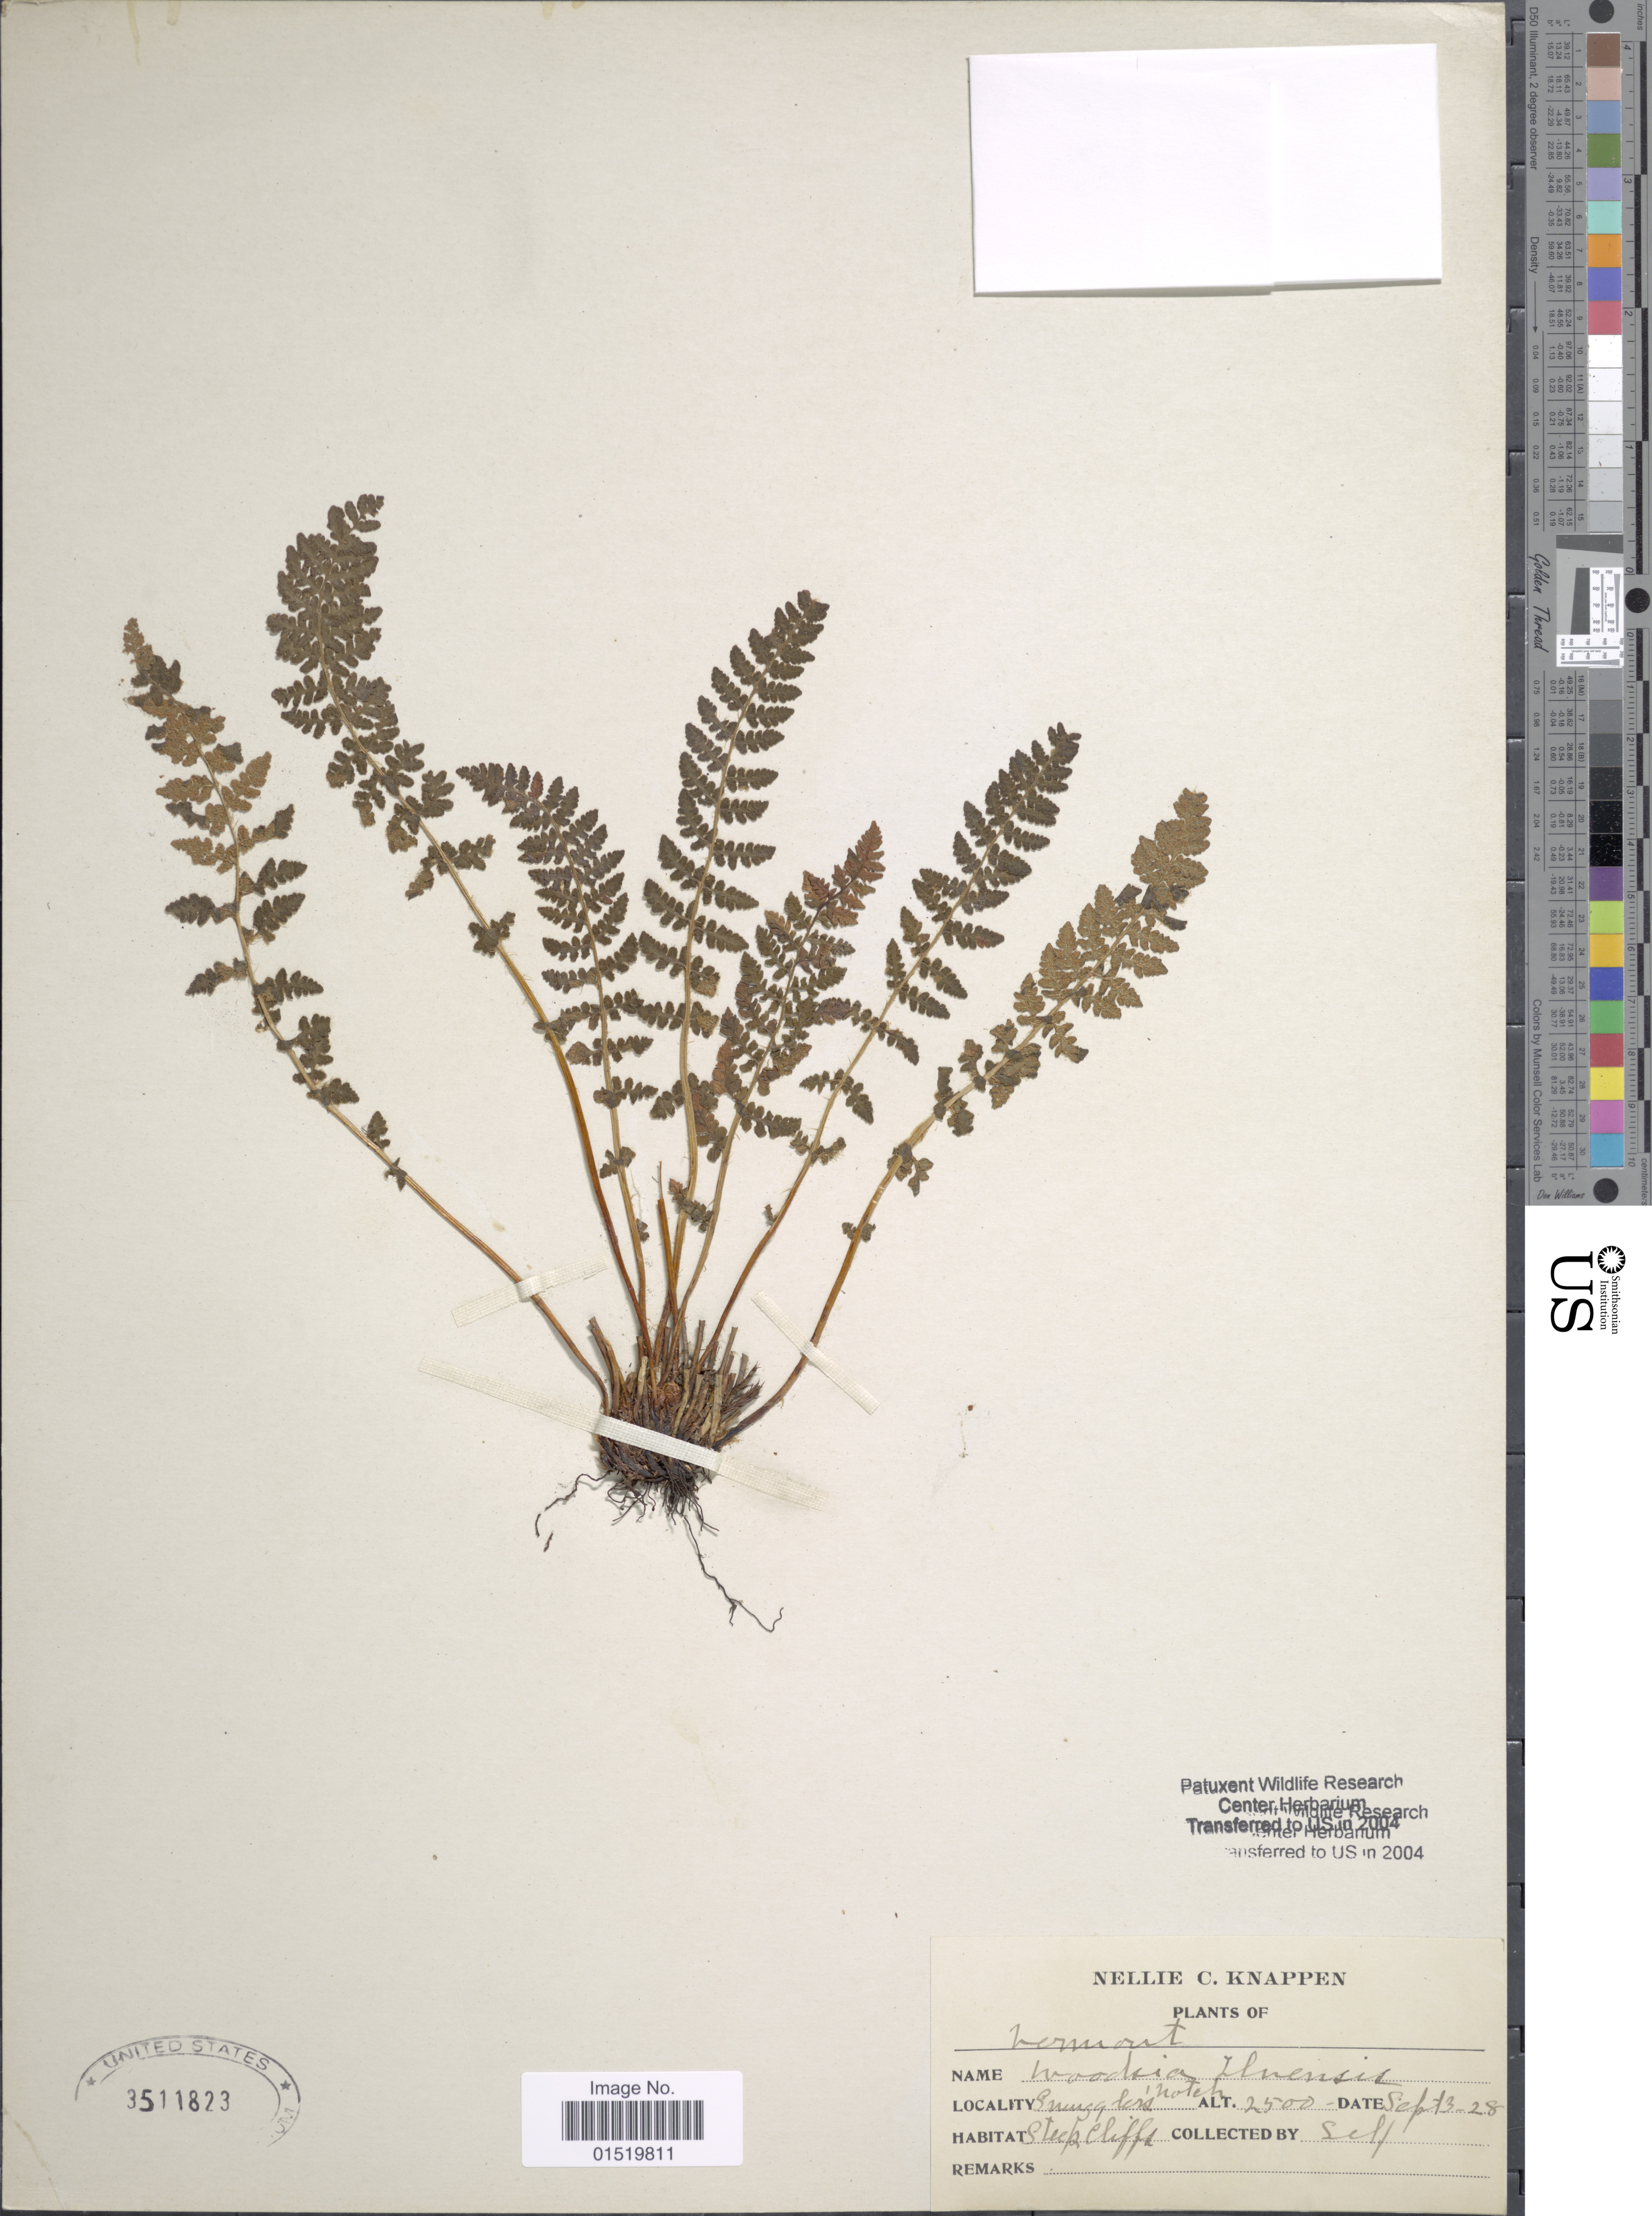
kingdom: Plantae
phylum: Tracheophyta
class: Polypodiopsida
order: Polypodiales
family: Woodsiaceae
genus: Woodsia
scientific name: Woodsia ilvensis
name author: (L.) R. Br.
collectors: N. Knappen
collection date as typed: Transcribed d/m/y: 3/9/28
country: United States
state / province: Vermont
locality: Smuggler's Notch.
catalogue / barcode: US 3511823